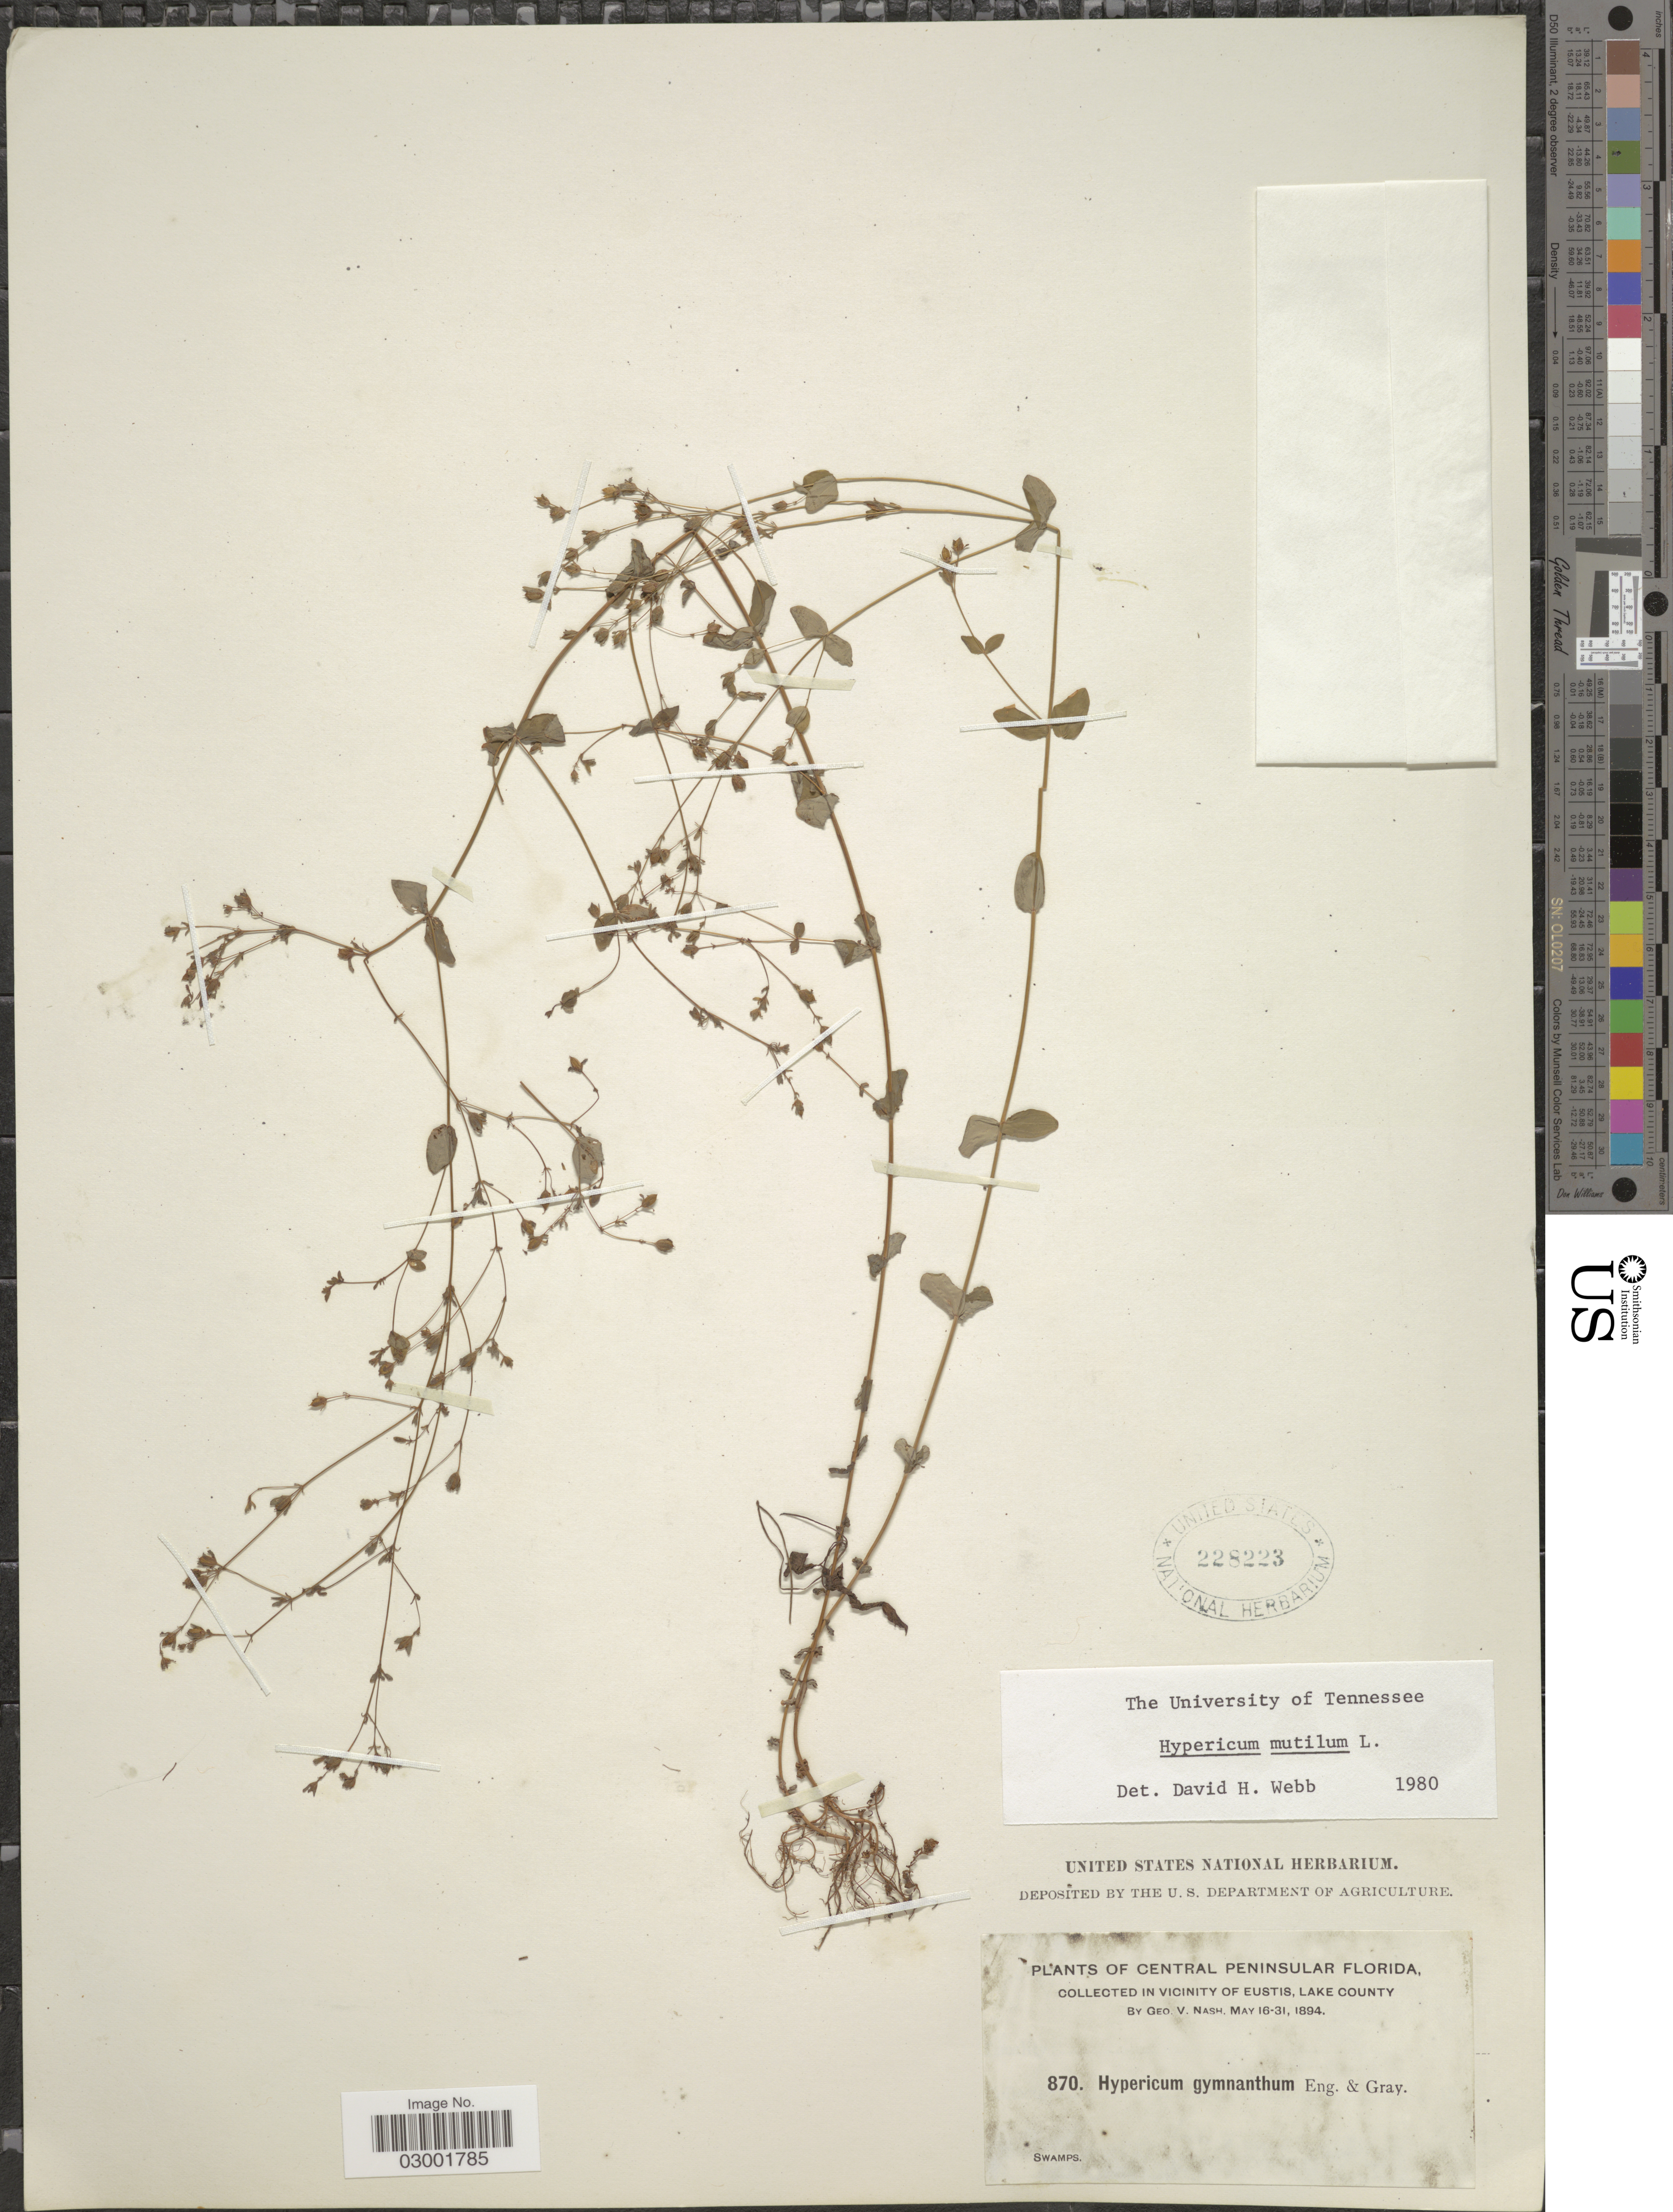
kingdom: Plantae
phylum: Tracheophyta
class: Magnoliopsida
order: Malpighiales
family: Hypericaceae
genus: Hypericum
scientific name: Hypericum mutilum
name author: L.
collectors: G. V. Nash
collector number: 870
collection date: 1894-05-16/1894-05-31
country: United States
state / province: Florida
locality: Central Peninsular Florida. In Vicinity of Eustis, Lake County. Swamps.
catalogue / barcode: US 228223